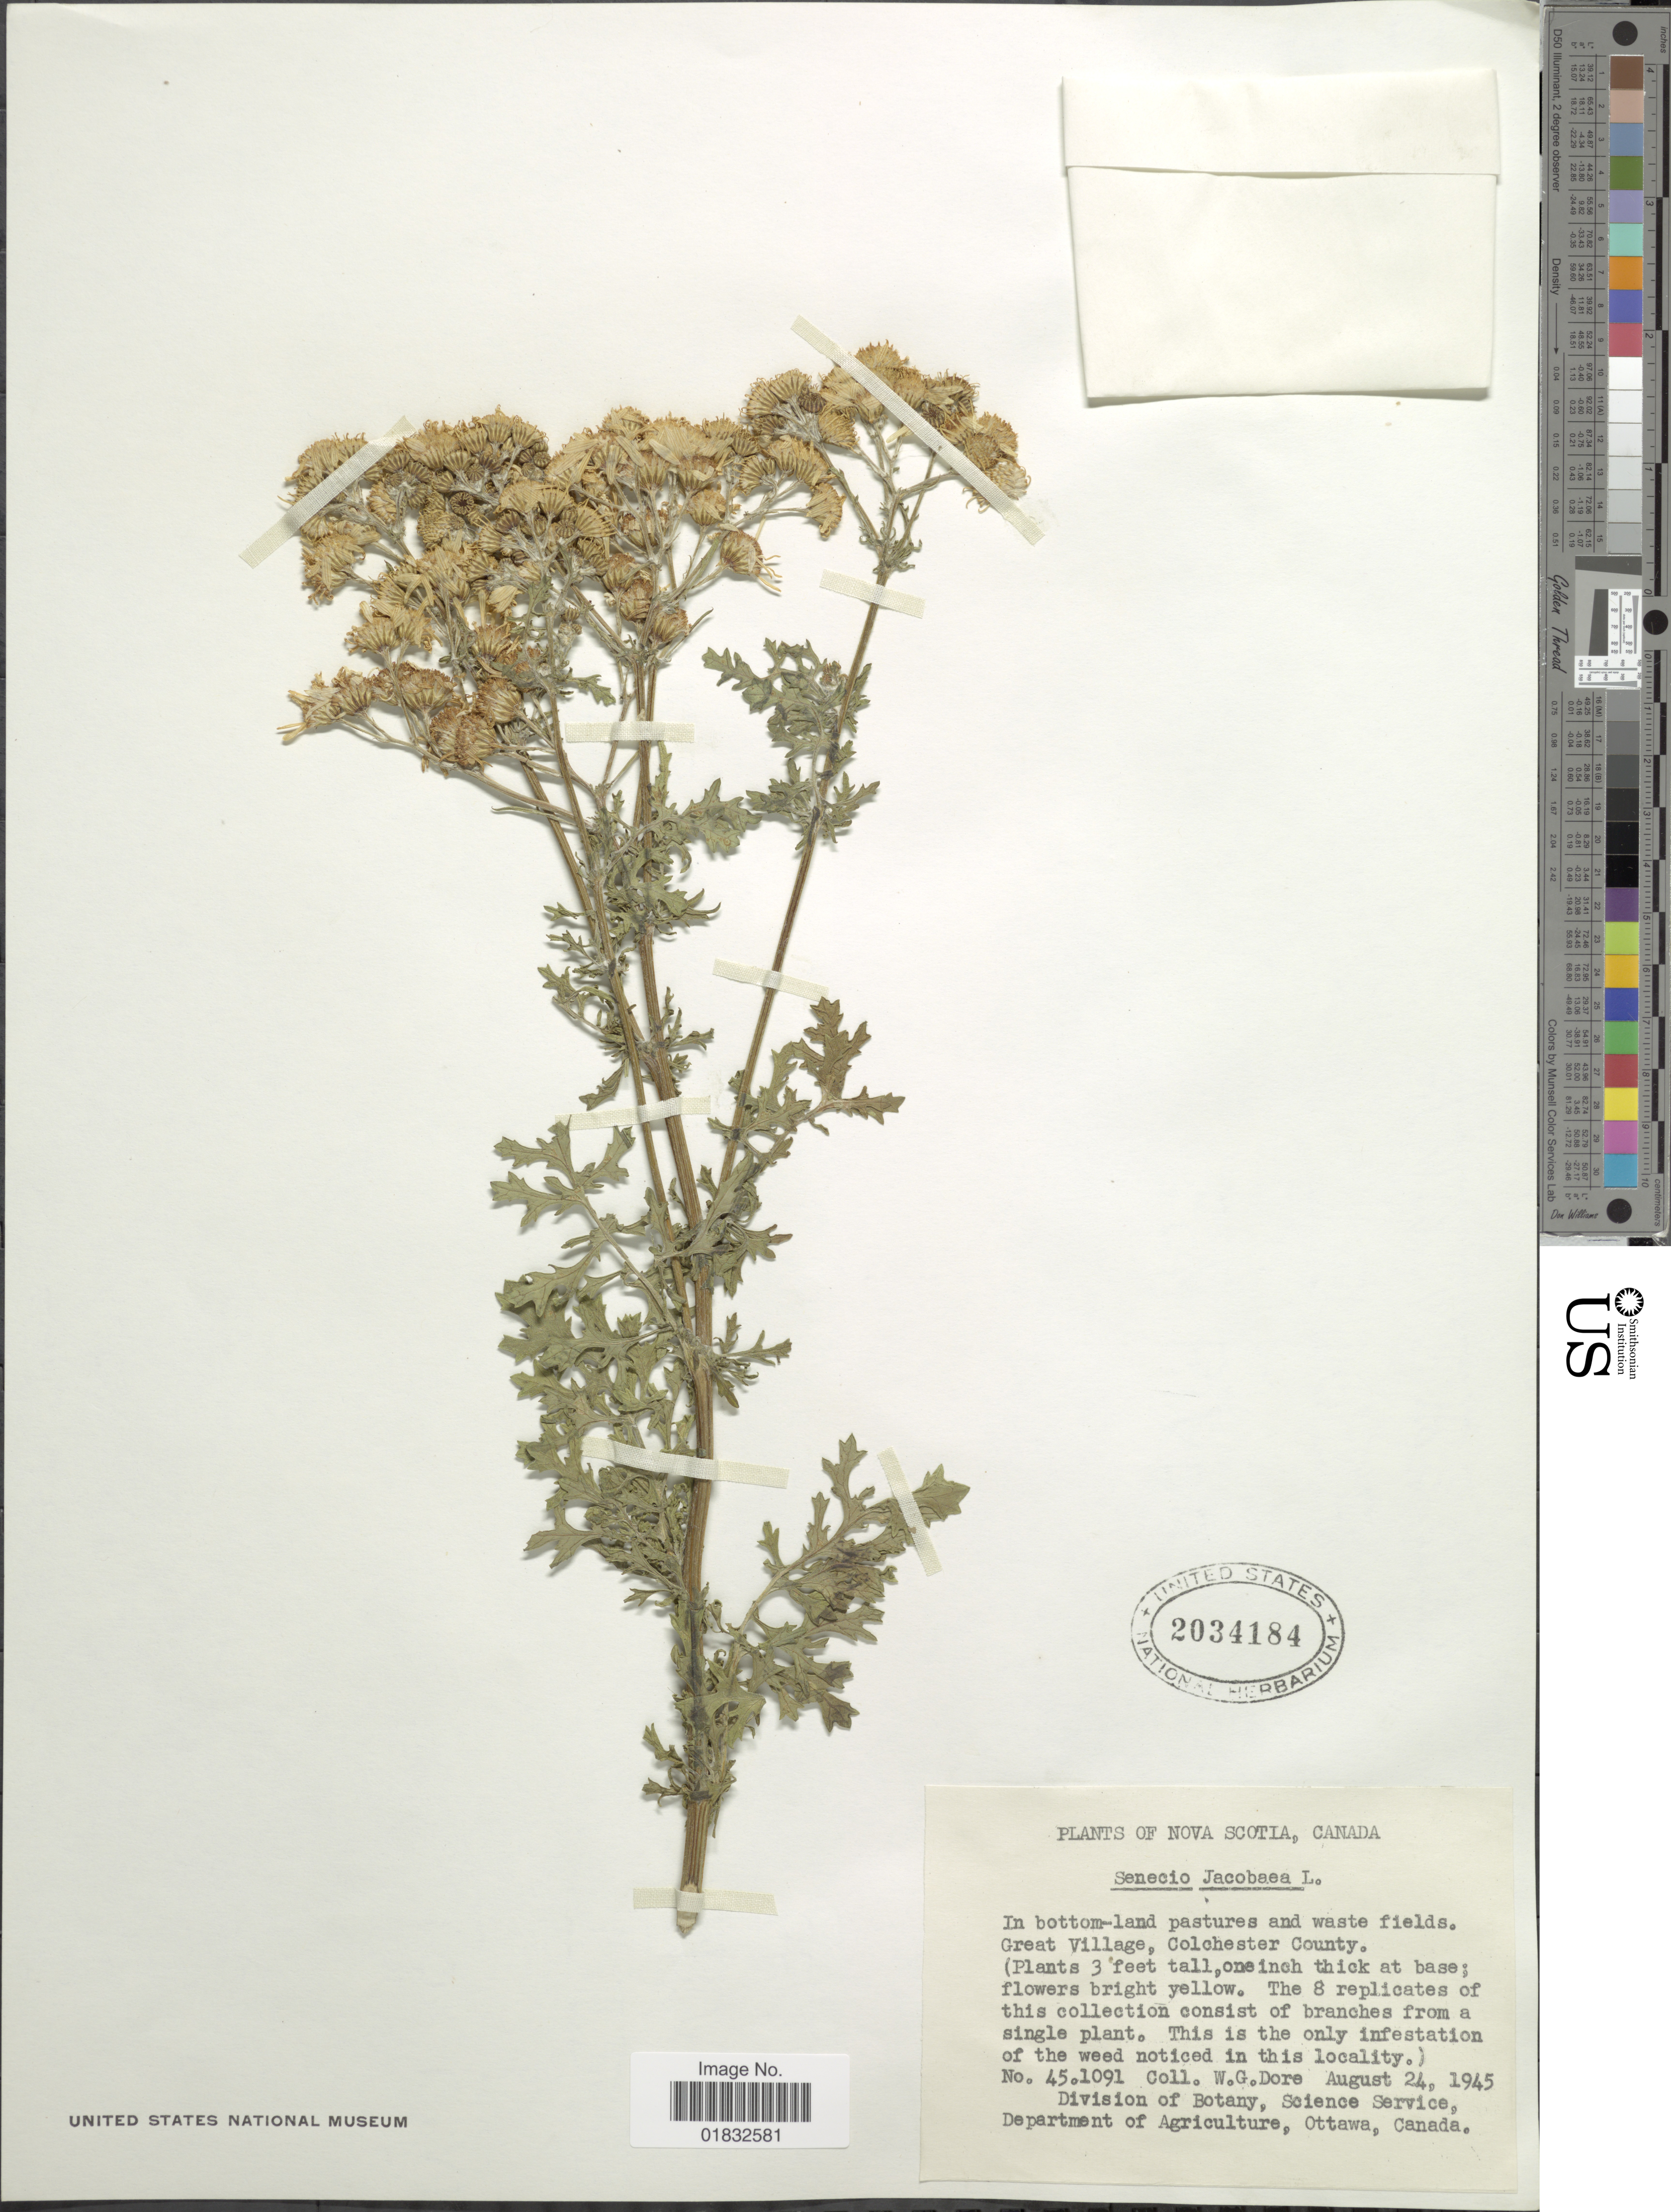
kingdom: Plantae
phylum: Tracheophyta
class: Magnoliopsida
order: Asterales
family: Asteraceae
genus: Jacobaea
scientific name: Jacobaea vulgaris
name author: Gaertn.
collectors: W. Dore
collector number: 451091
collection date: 1945-08-24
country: Canada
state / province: Nova Scotia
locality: In bottom-land pastures and waste fields. Great Village, Colchester County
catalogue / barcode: US 2034184